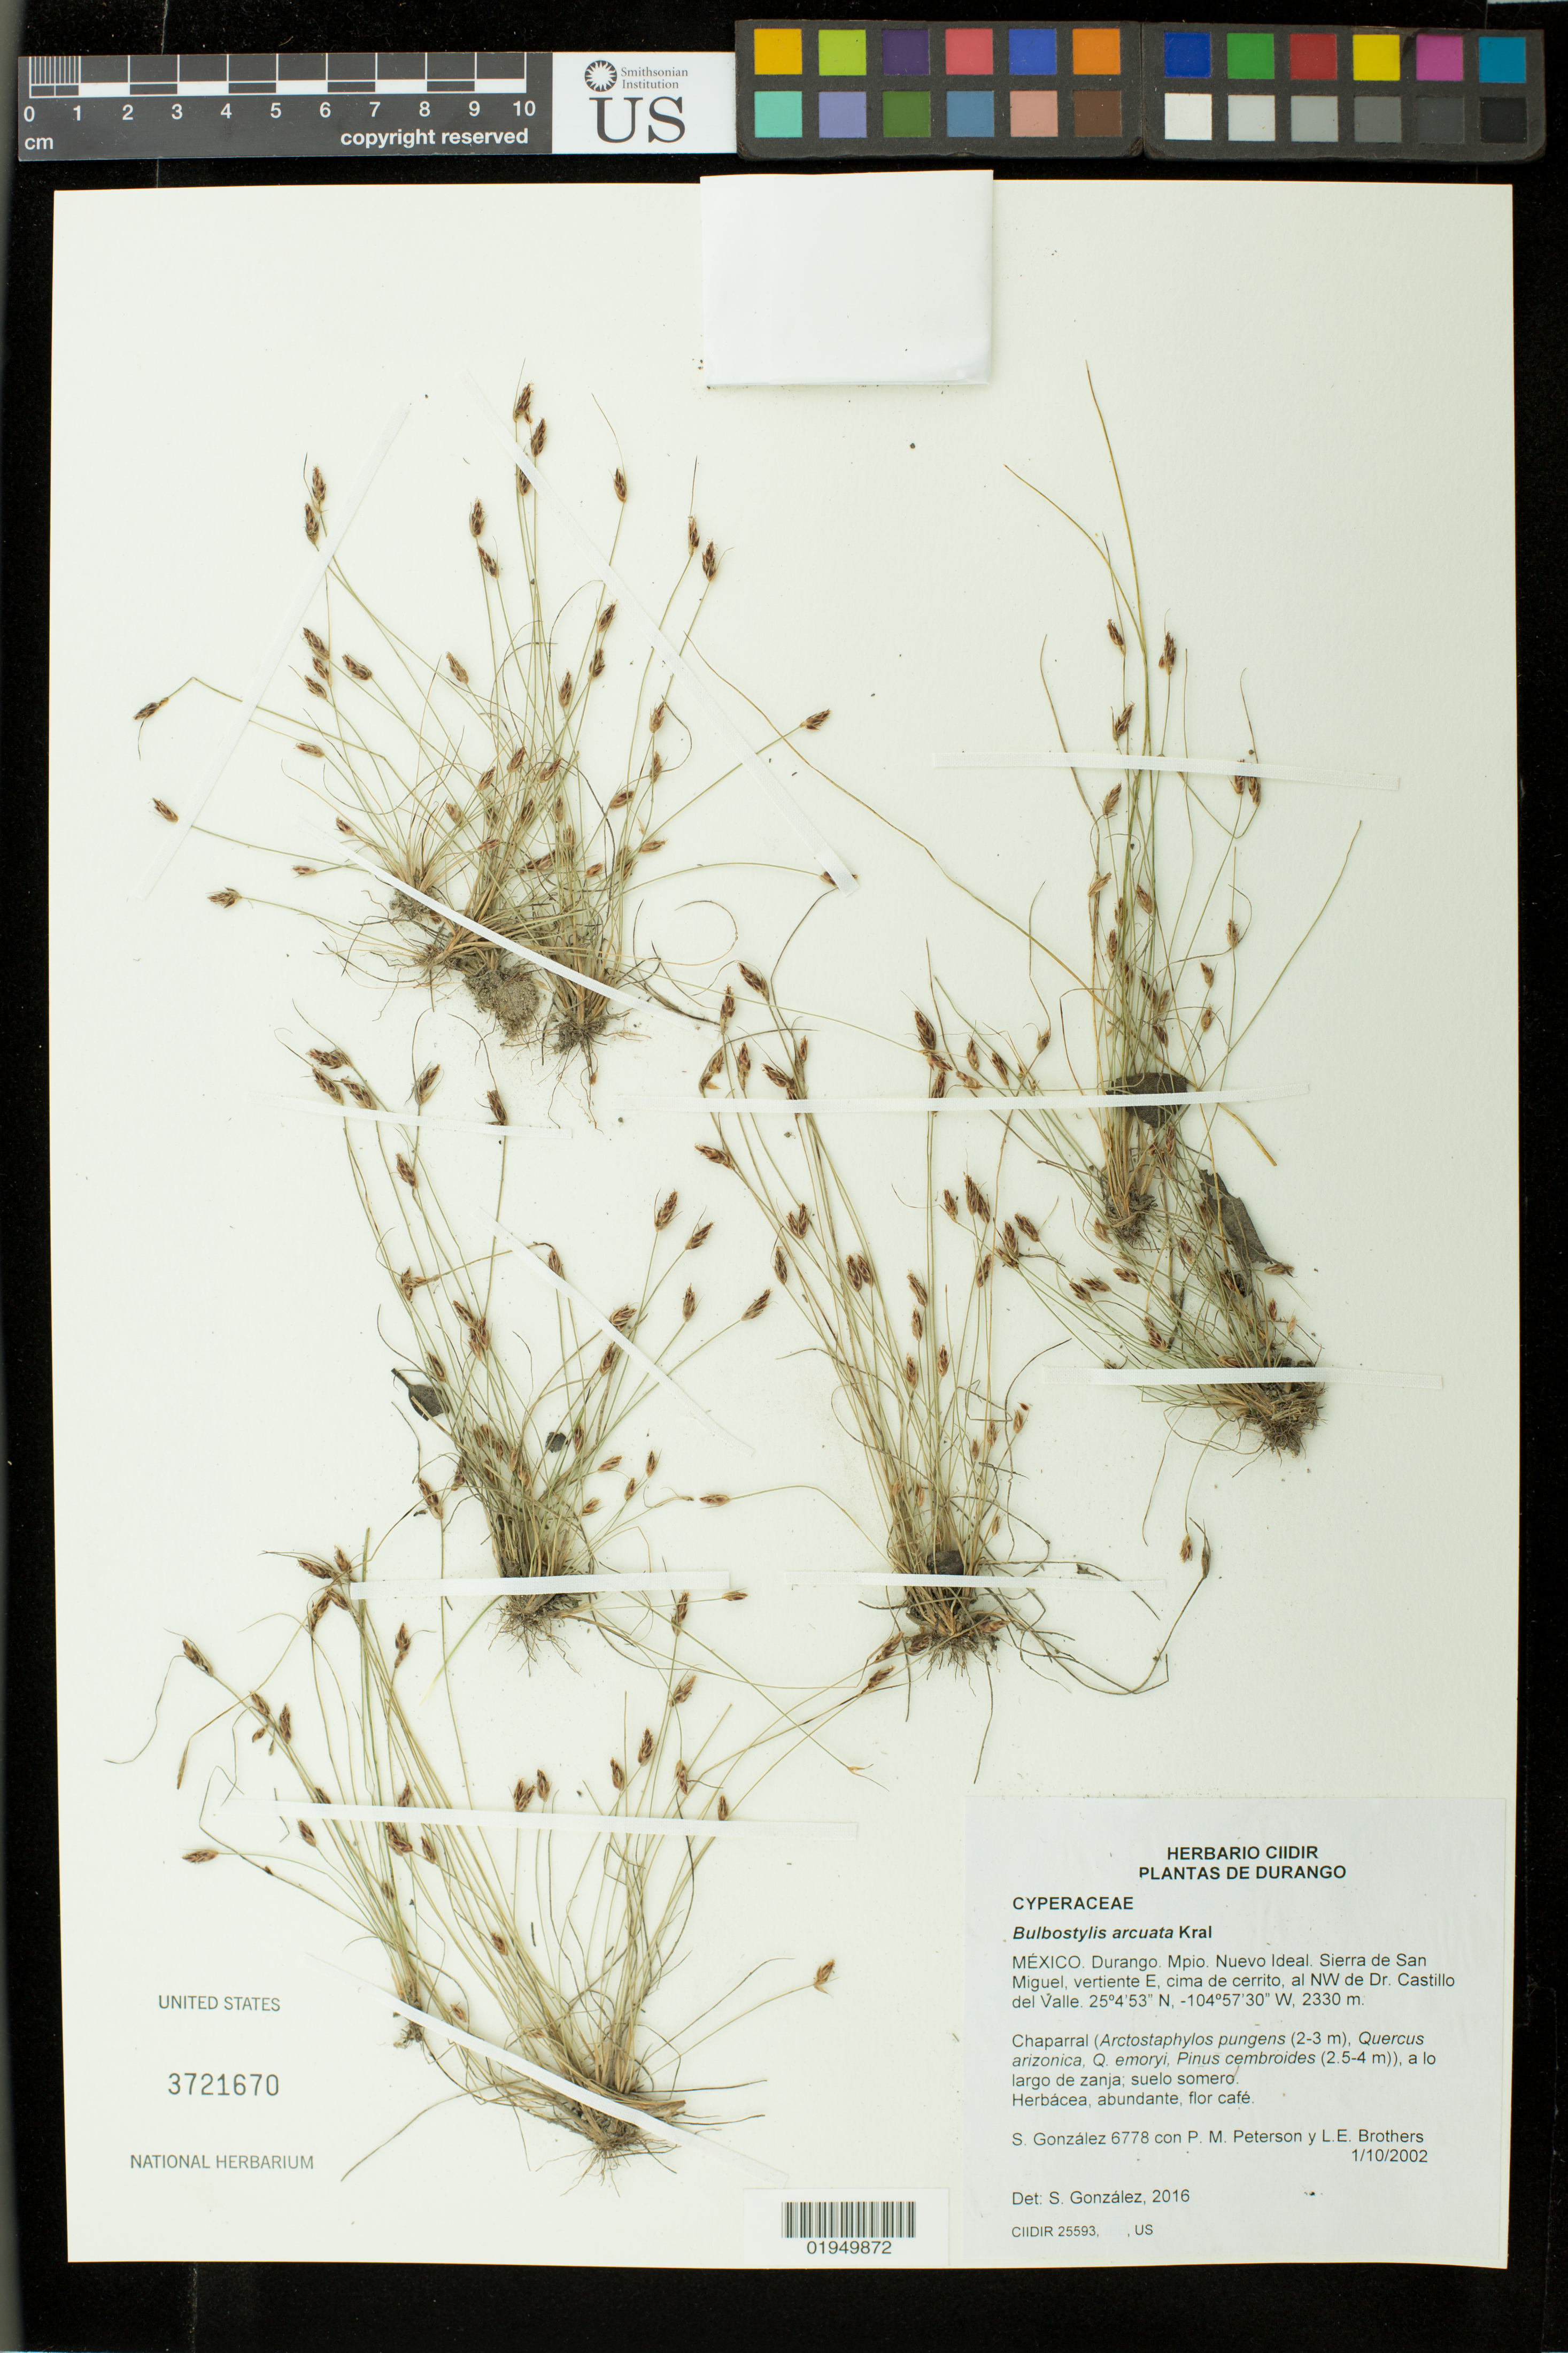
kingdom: Plantae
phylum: Tracheophyta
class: Liliopsida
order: Poales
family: Cyperaceae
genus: Bulbostylis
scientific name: Bulbostylis arcuata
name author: Kral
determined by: González, S.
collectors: S. González, P. M. Peterson & L. E. Brothers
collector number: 6778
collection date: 2002-10-01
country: Mexico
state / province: Durango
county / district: Nuevo Ideal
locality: Sierra de San Miguel, vertiente E, cima de cerrito, al NW de Dr. Castillo del Valle.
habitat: Chaparral, a lo largo de zanja; suelo somero.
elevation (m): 2330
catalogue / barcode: US 3721670